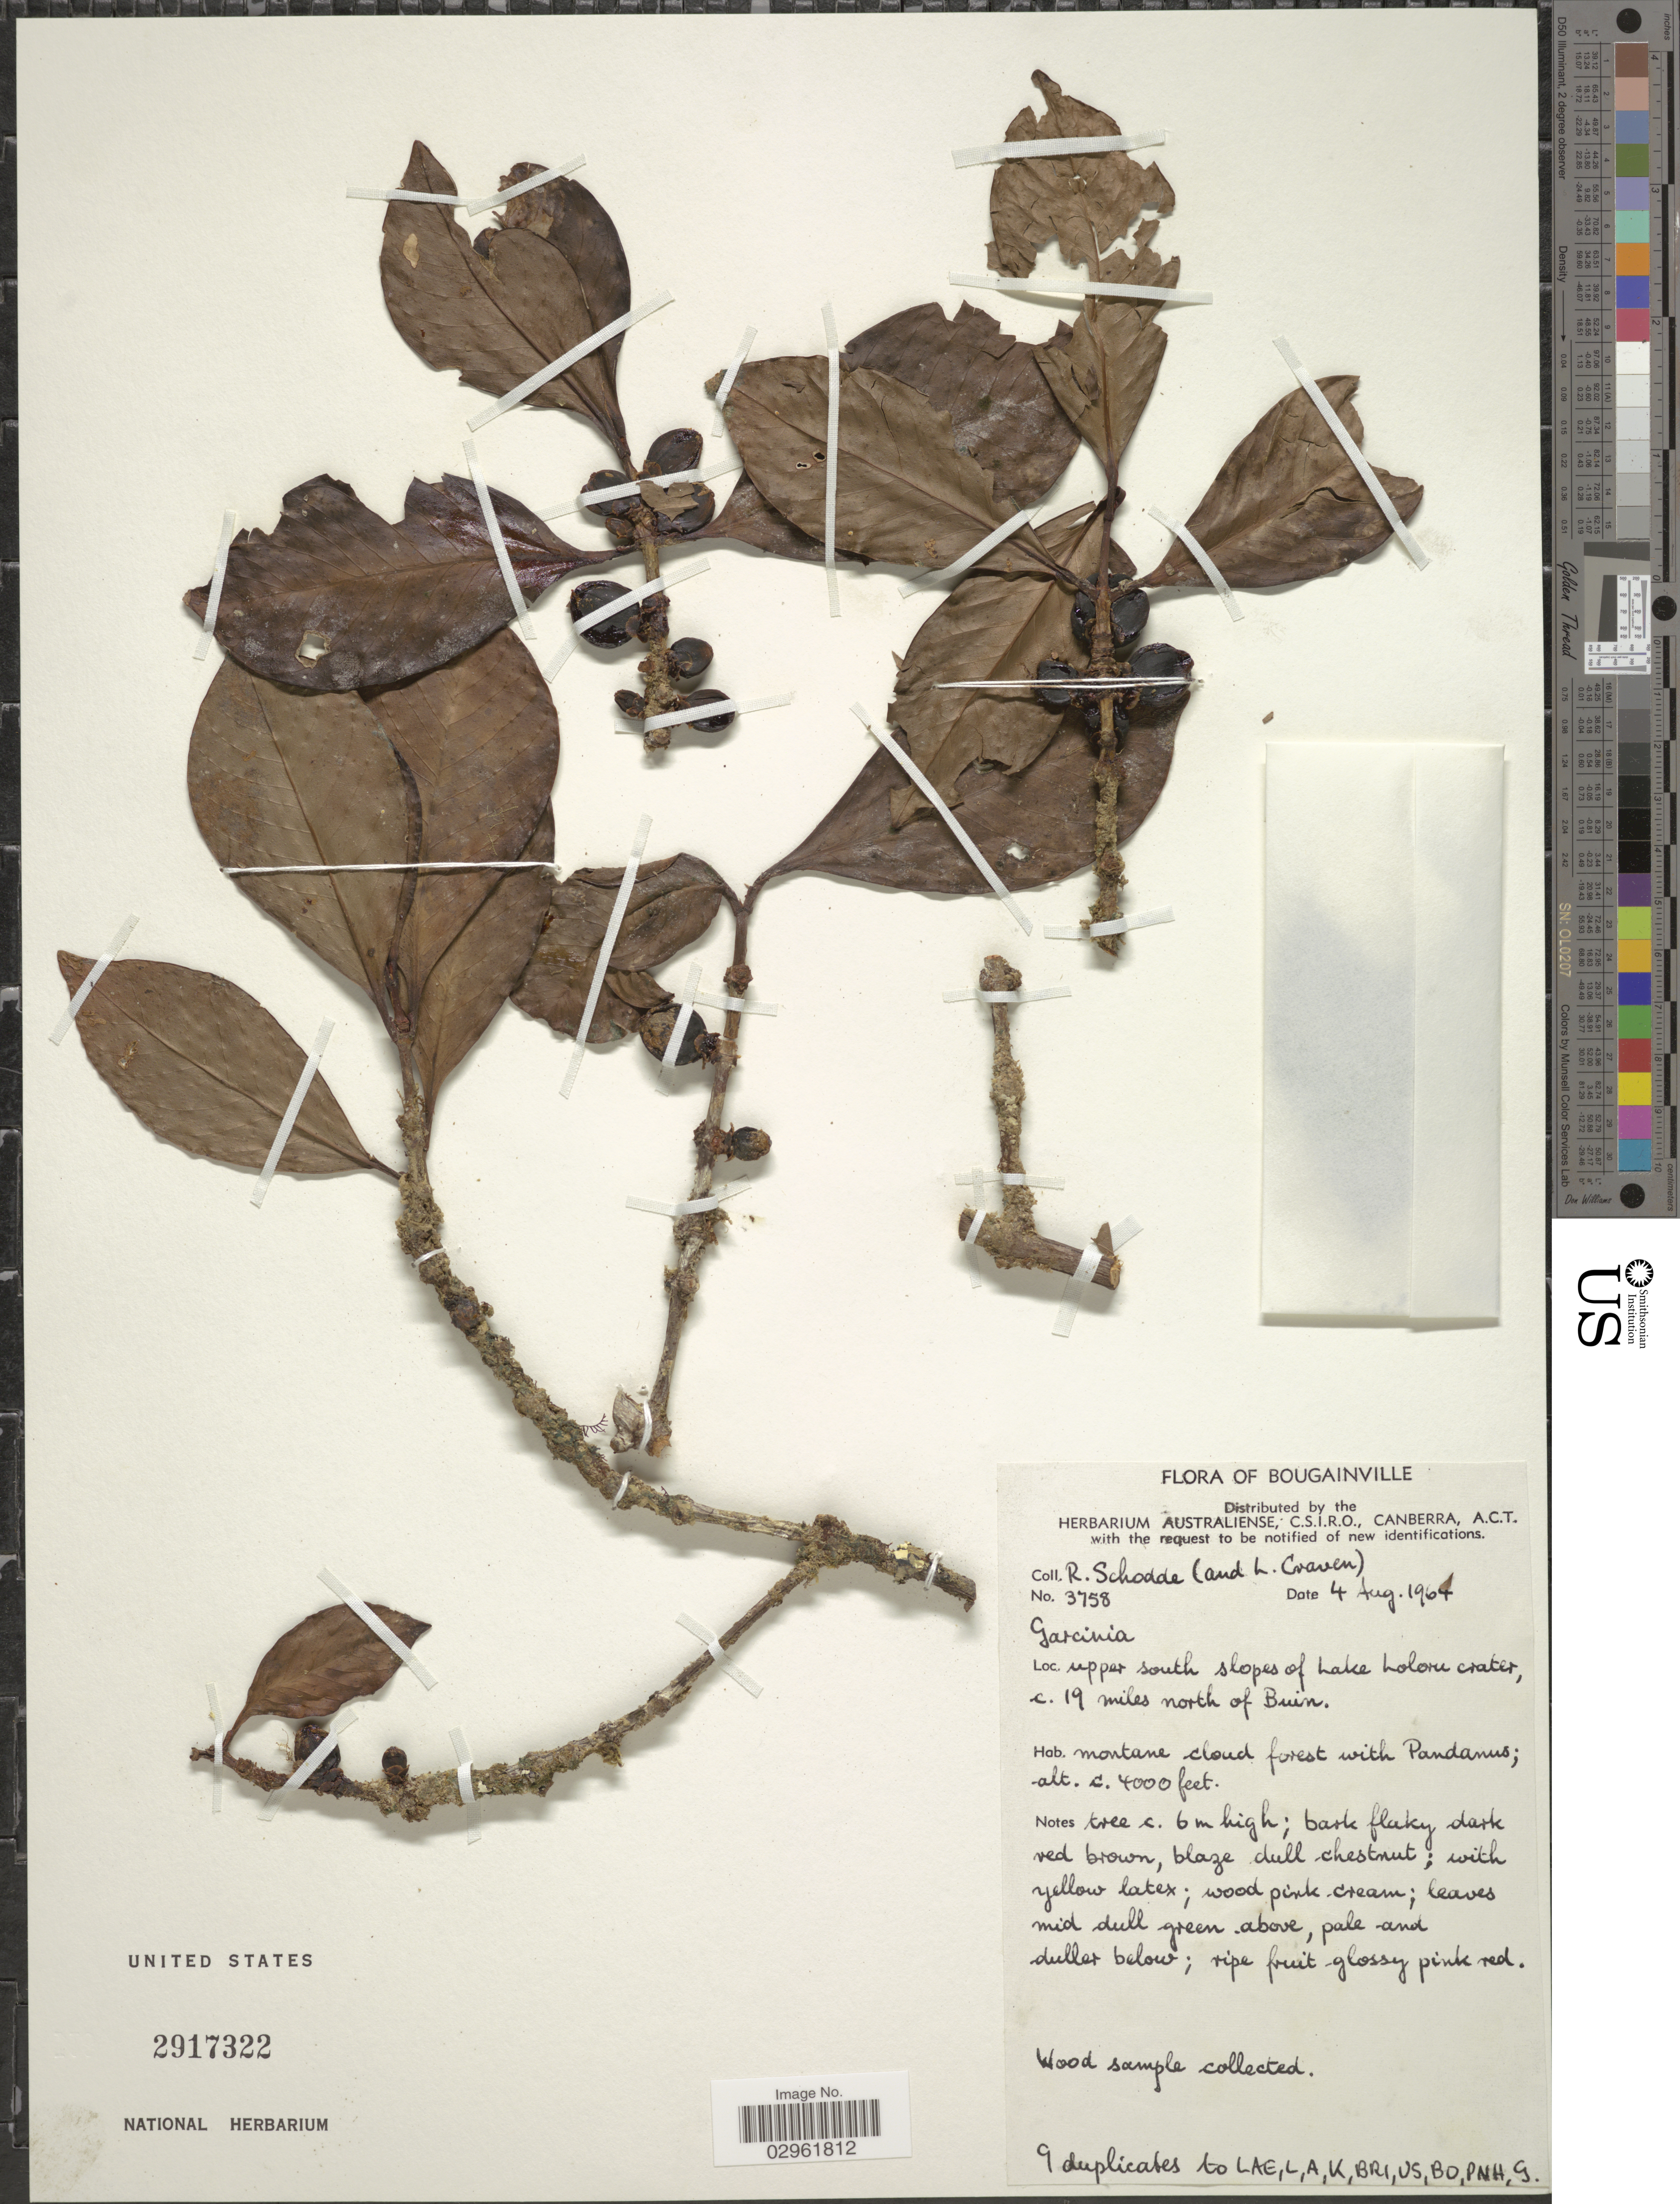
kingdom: Plantae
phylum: Tracheophyta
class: Magnoliopsida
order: Malpighiales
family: Clusiaceae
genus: Garcinia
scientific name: Garcinia sp.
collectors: R. Schodde & L. A. Craven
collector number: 3758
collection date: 1964-08-04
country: Papua New Guinea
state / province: Bougainville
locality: Upper south slopes of Lake Lolome crater, c. 19 miles north of Buin.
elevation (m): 1219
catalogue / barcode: US 2917322